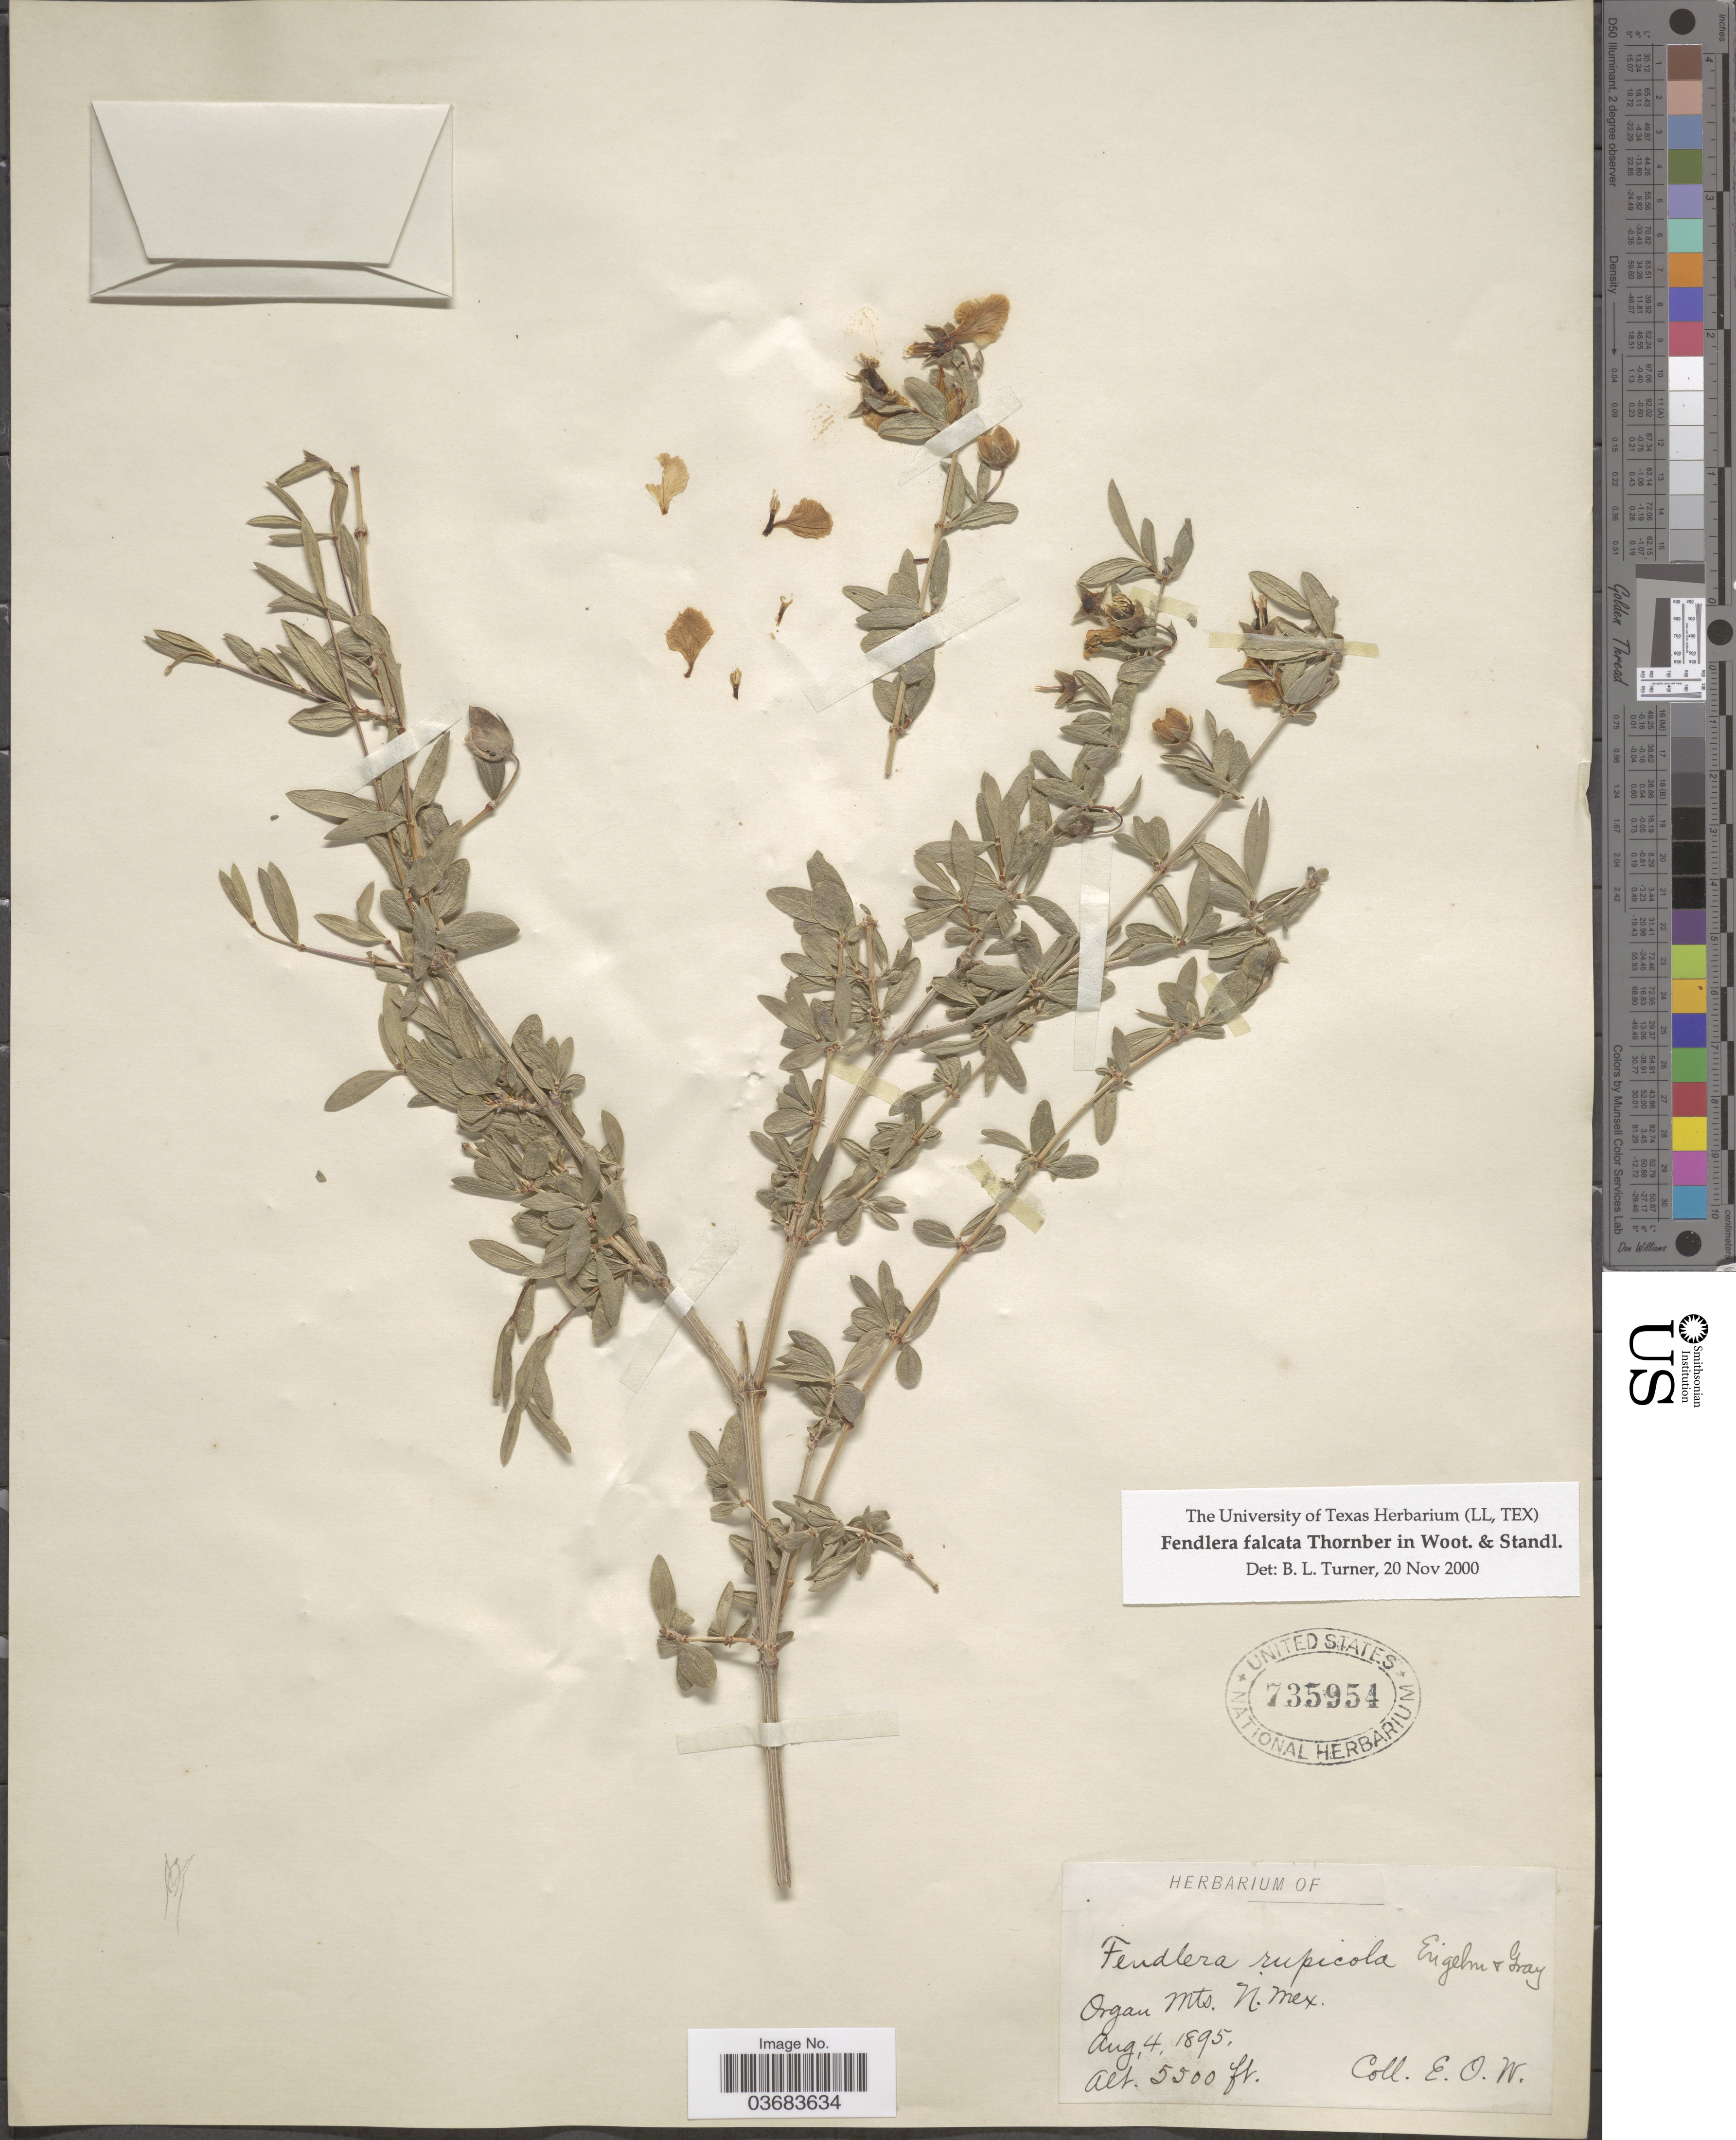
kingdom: Plantae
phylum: Tracheophyta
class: Magnoliopsida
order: Cornales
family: Hydrangeaceae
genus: Fendlera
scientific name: Fendlera rupicola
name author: Englem. & A. Gray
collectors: E. O. W.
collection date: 1895-08-04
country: United States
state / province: New Mexico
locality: Organ Mts.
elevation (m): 1676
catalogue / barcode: US 735954